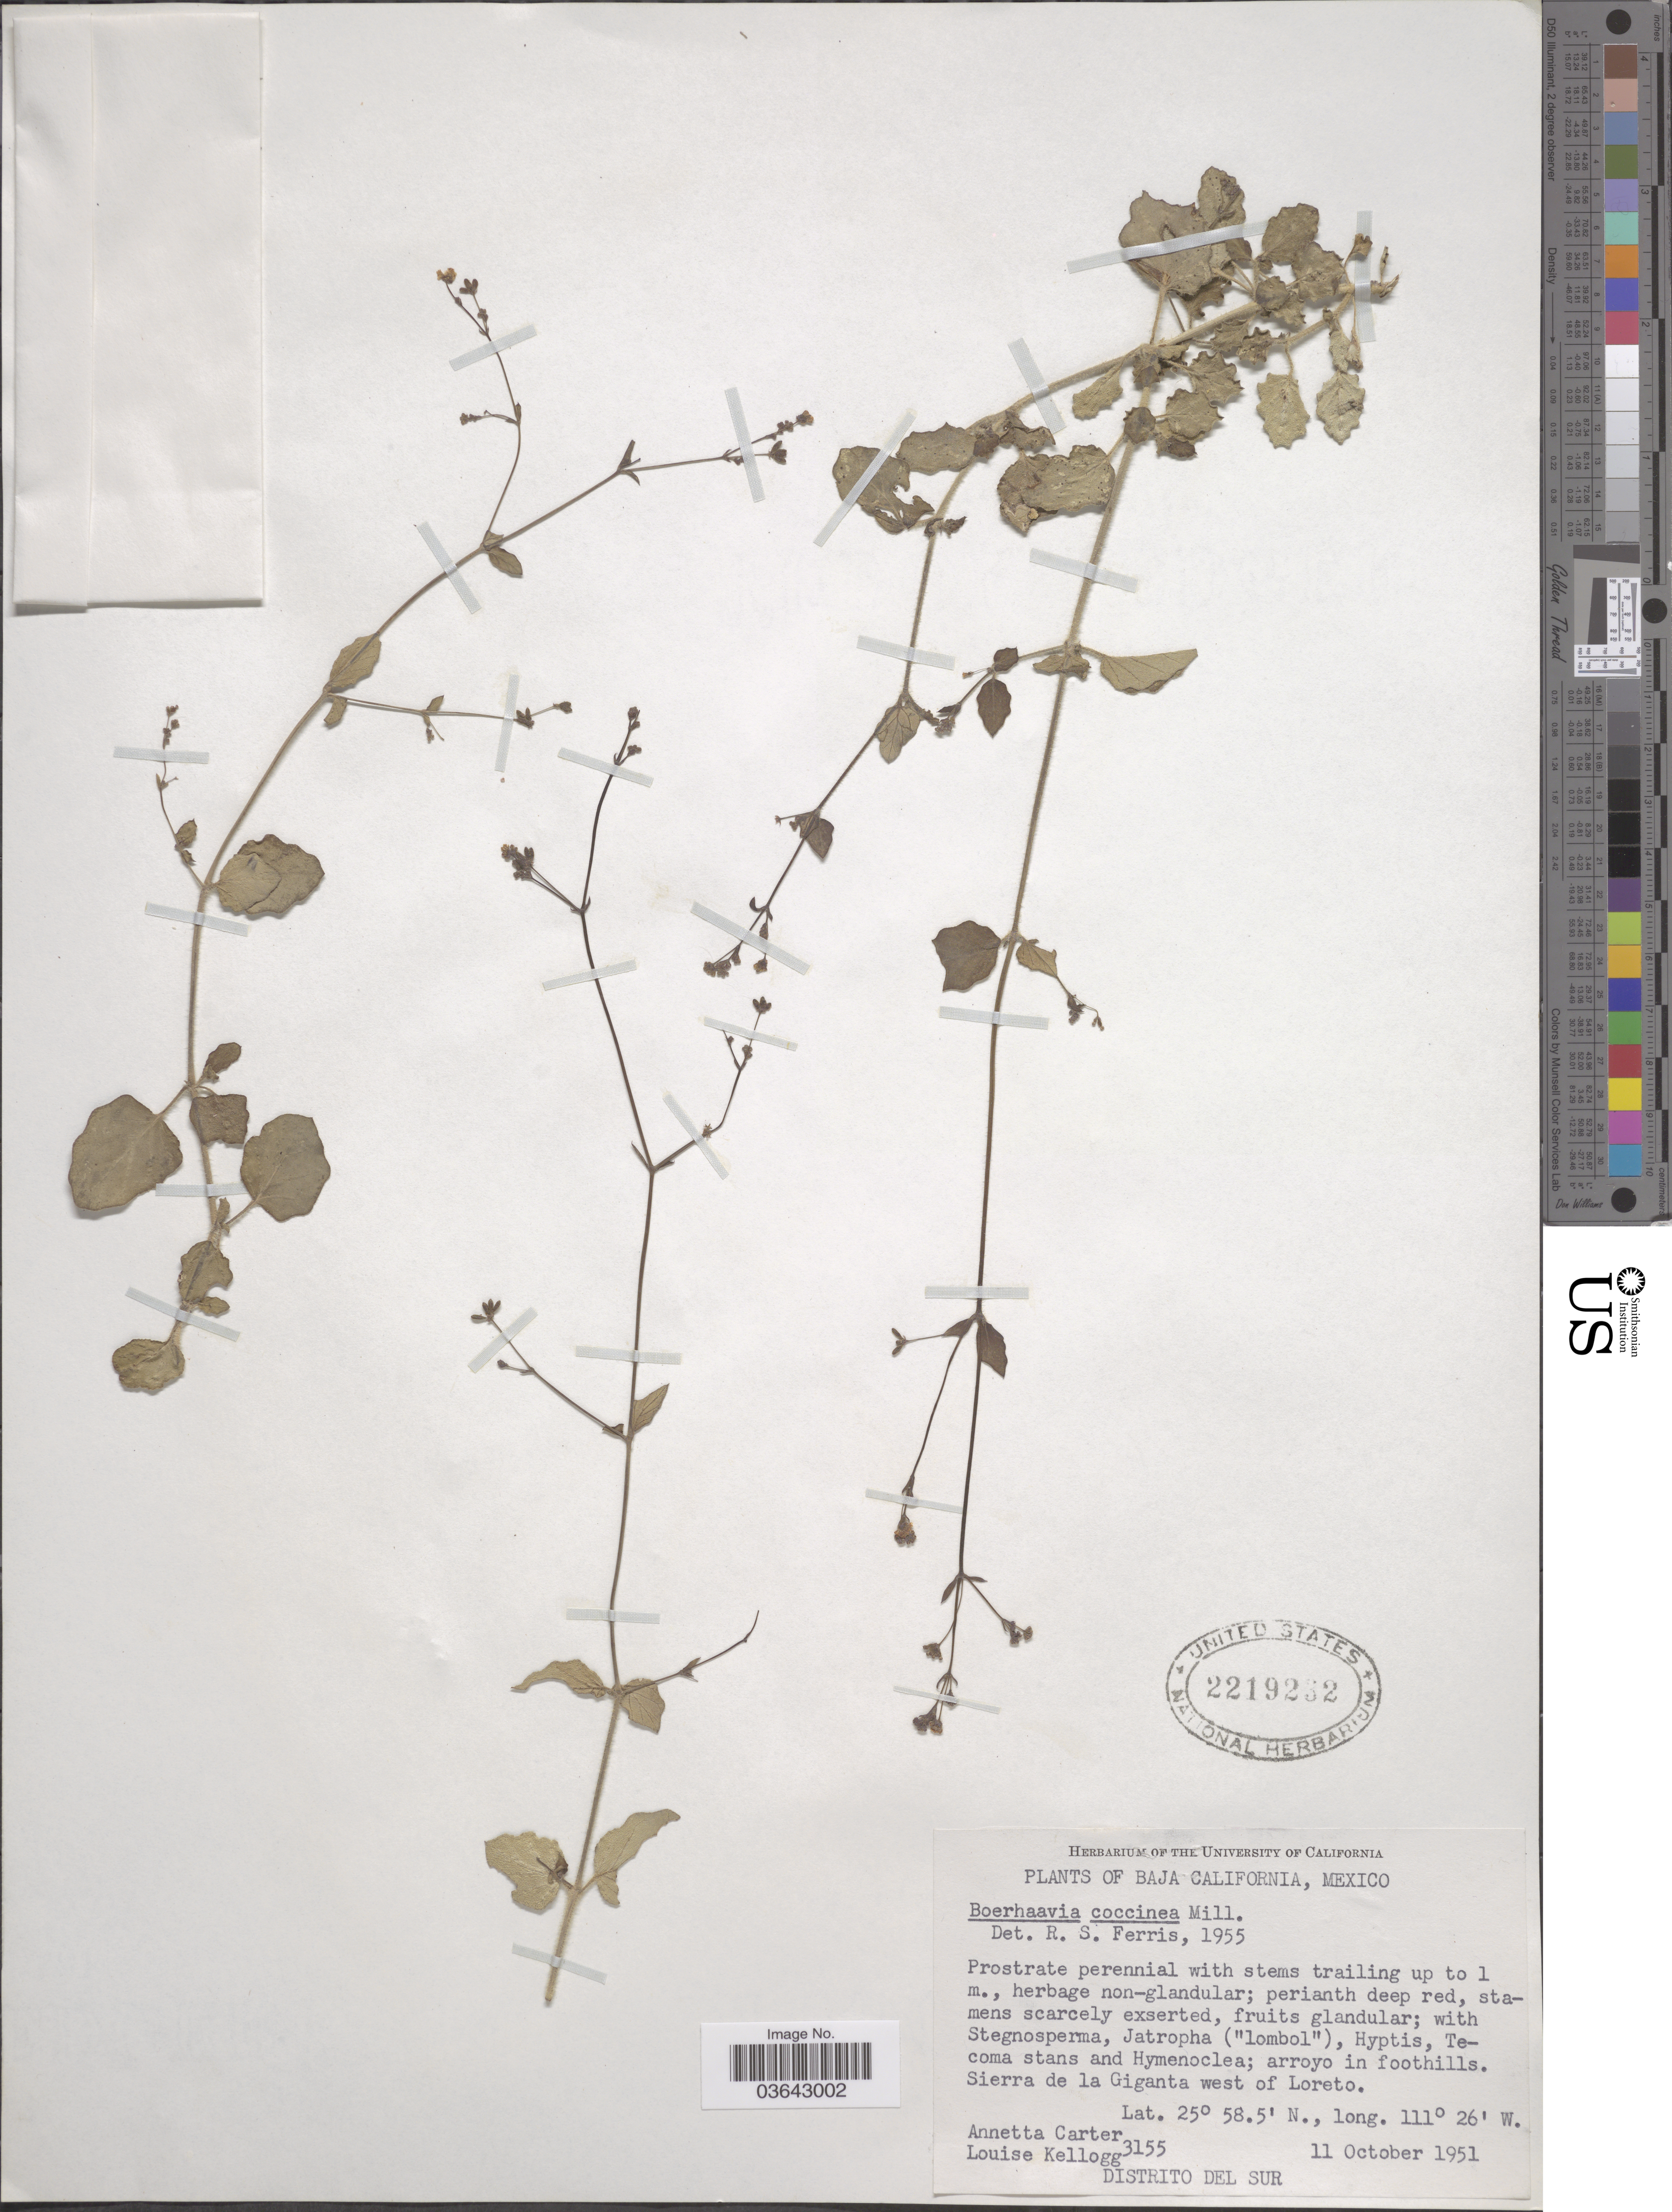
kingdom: Plantae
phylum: Tracheophyta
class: Magnoliopsida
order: Caryophyllales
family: Nyctaginaceae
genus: Boerhavia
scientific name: Boerhavia coccinea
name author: Mill.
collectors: A. Carter & L. Kellogg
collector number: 3155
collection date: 1951-10-11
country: Mexico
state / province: Baja California Sur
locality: Sierra de la Giganta west of Loreto. Distrito del Sur.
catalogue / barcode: US 2219232